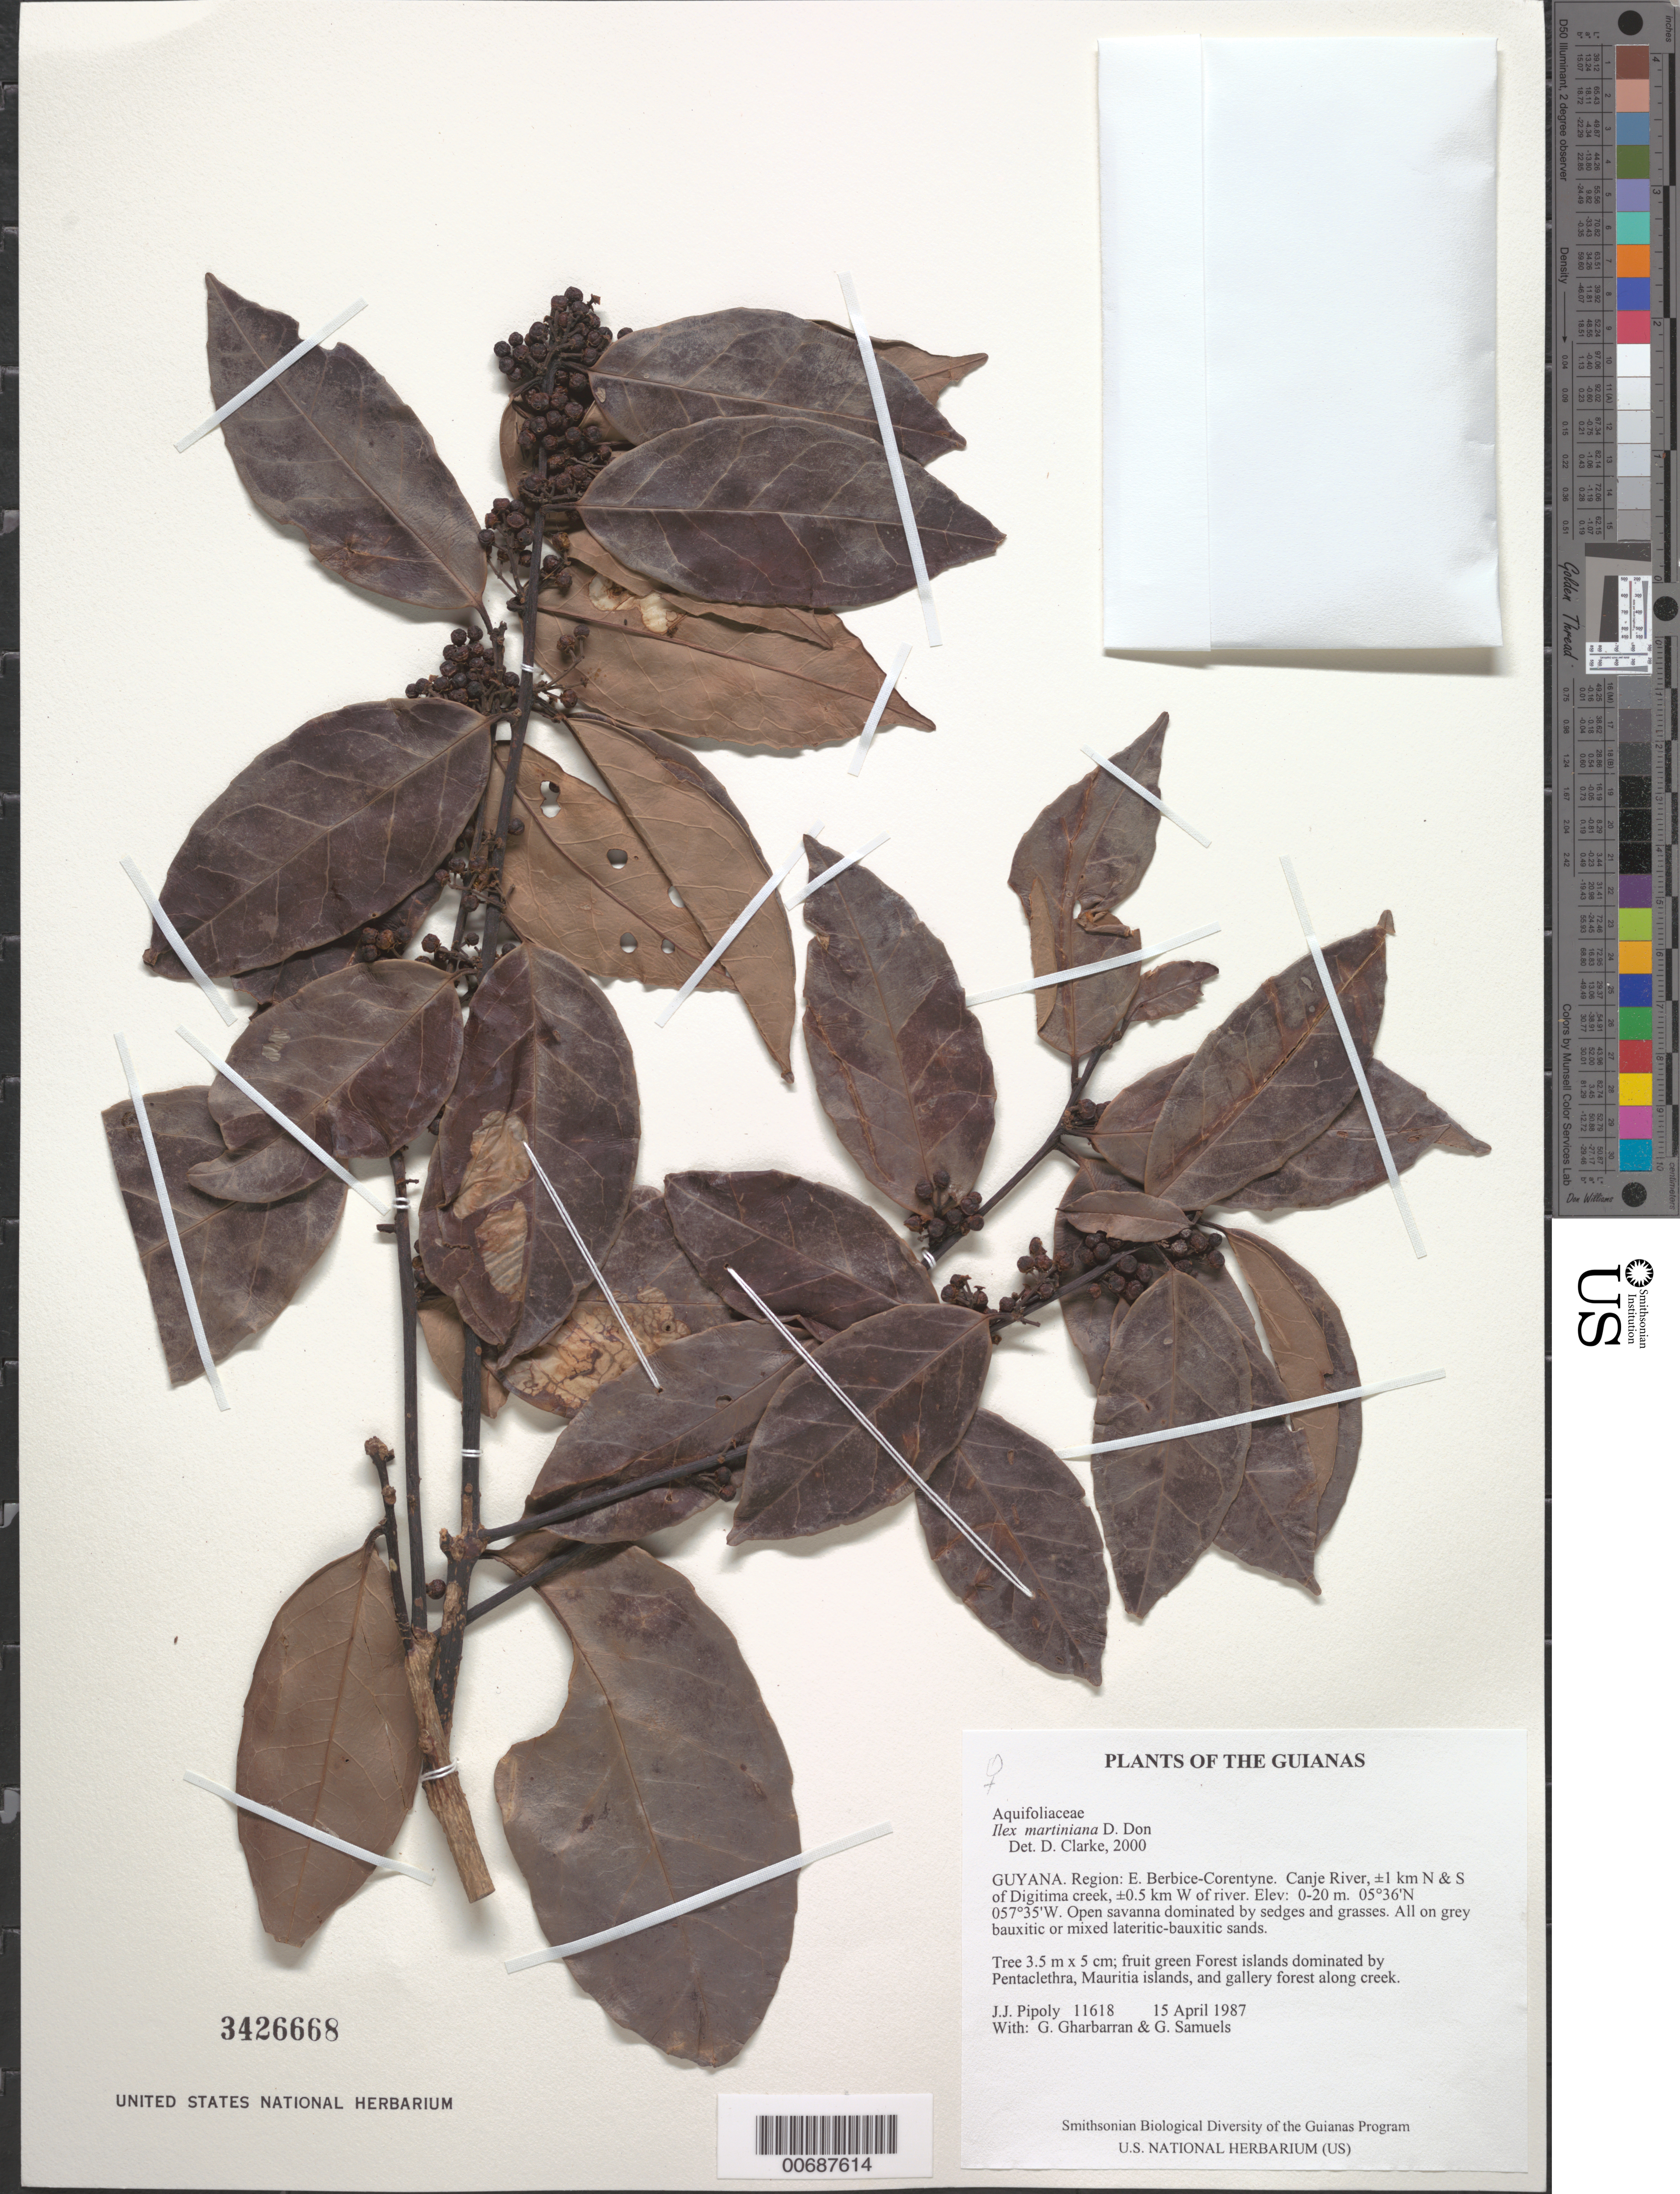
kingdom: Plantae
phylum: Tracheophyta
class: Magnoliopsida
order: Aquifoliales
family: Aquifoliaceae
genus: Ilex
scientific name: Ilex martiniana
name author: D. Don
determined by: Barriera, Gabrielle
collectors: J. J. Pipoly, G. Gharbarran & G. Samuels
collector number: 11618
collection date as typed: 15 April 1987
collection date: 1987-04-15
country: Guyana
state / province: E. Berbice-Corentyne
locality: Canje River, ±1 km N & S of Digitima creek, ±0.5 km W of river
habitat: Open savanna dominated by sedges and grasses. All on grey bauxitic or mixed lateritic-bauxitic sands. Forest islands dominated by Pentaclethra, Mauritia islands, and gallery forest along creek.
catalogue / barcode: US 3426668